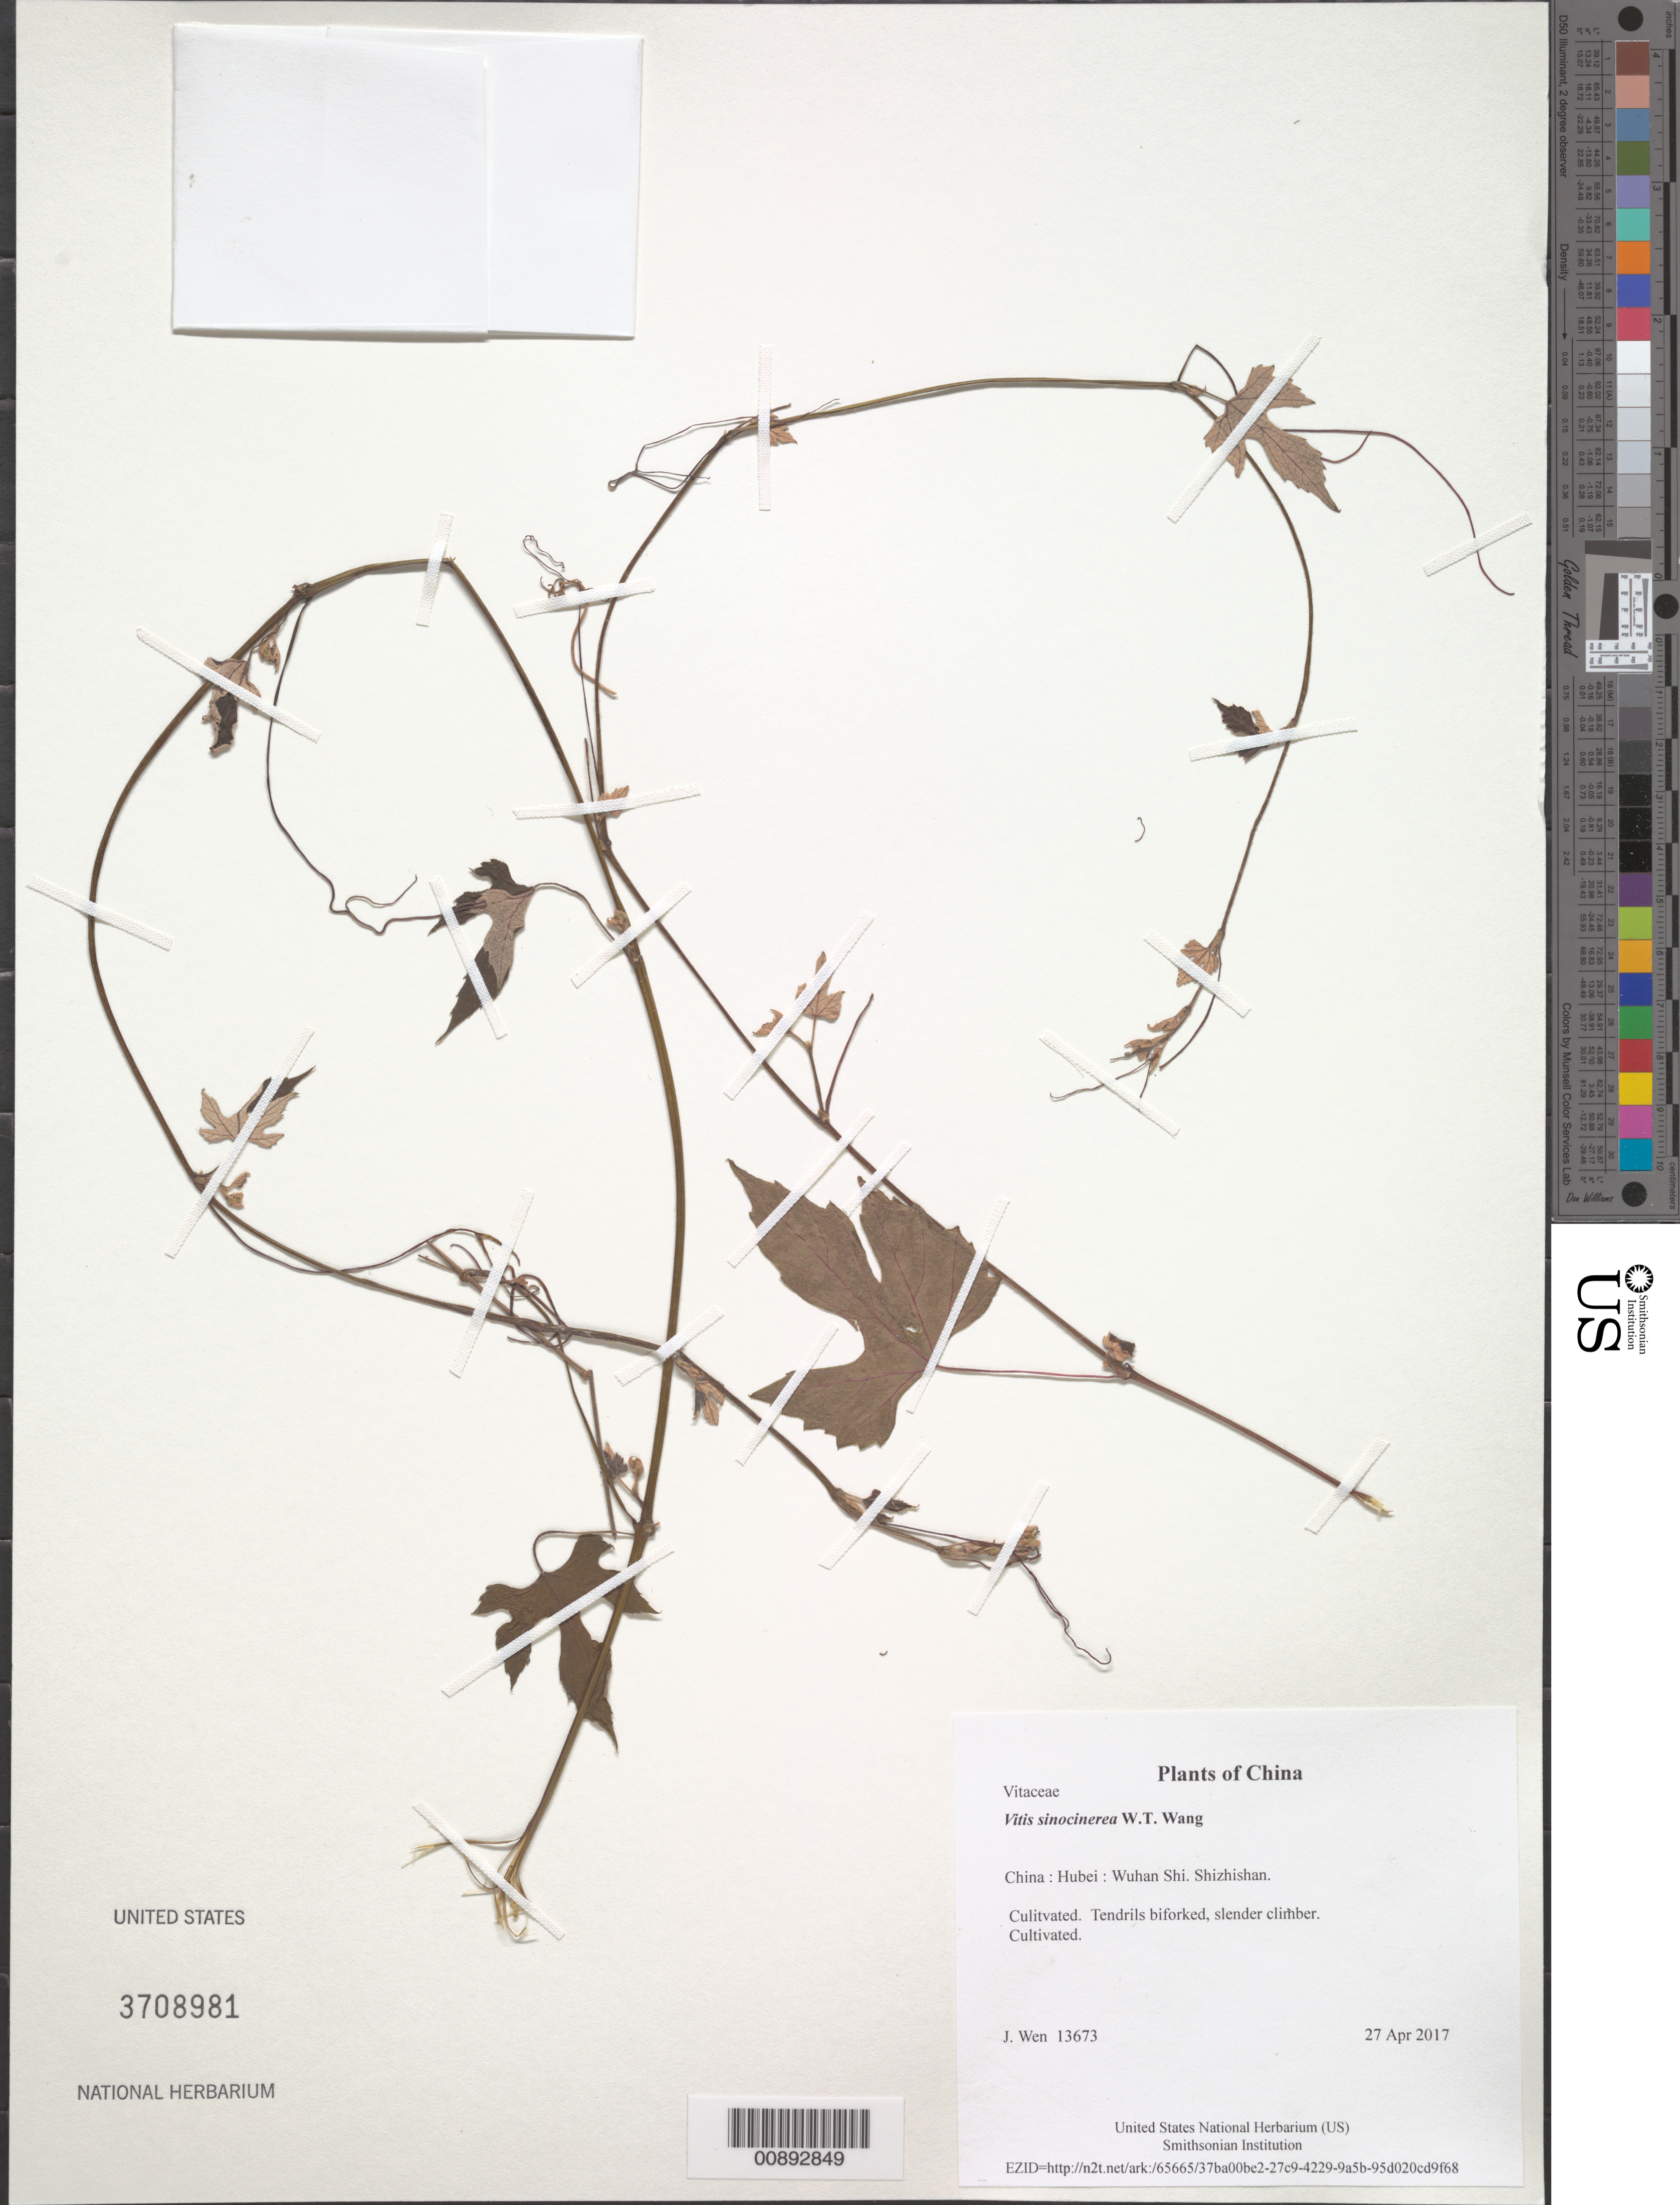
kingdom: Plantae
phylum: Tracheophyta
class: Magnoliopsida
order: Vitales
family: Vitaceae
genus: Vitis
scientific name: Vitis sinocinerea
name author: W.T. Wang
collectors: J. Wen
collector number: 13673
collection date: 2017-04-27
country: China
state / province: Hubei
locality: Wuhan Shi. Shizhishan.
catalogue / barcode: US 3708981